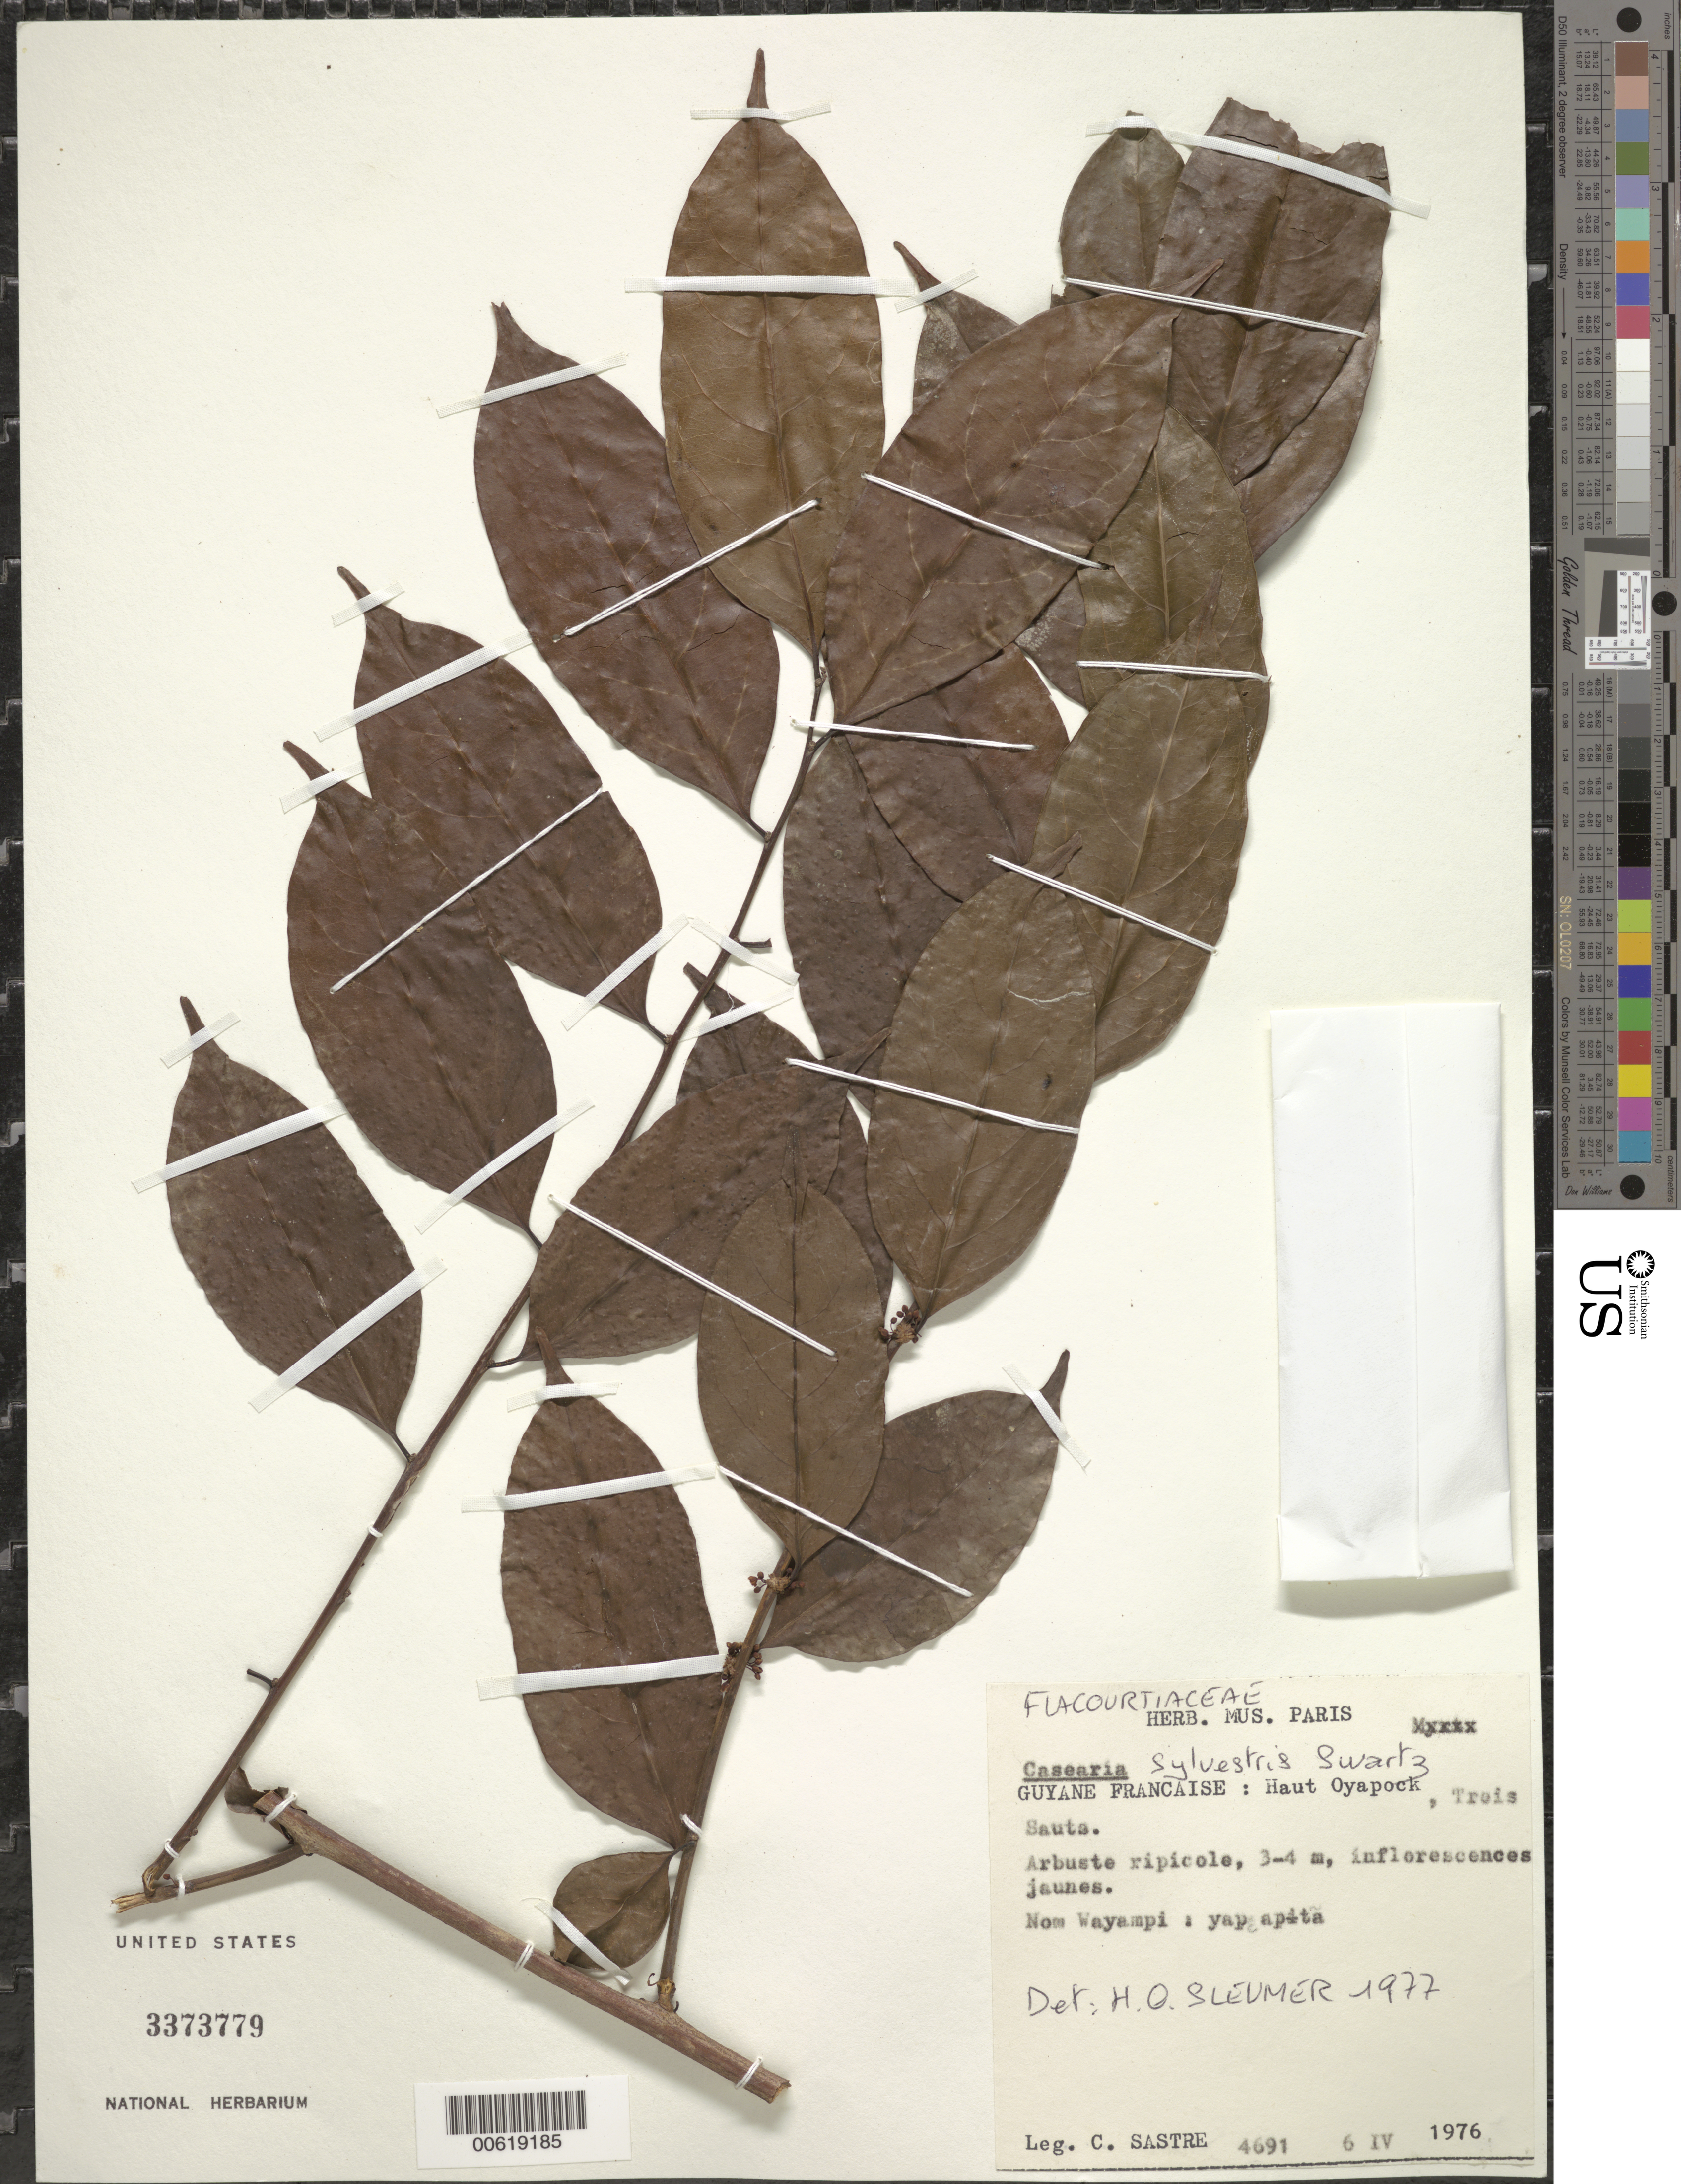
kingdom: Plantae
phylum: Tracheophyta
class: Magnoliopsida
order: Malpighiales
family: Salicaceae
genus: Casearia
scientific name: Casearia sylvestris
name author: Sw.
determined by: Sleumer, H. O.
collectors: C. H. L. Sastre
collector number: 4691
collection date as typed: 6-Apr-76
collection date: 1976-04-06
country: French Guiana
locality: Trois Sauts, Haut Oyapock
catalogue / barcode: US 3373779